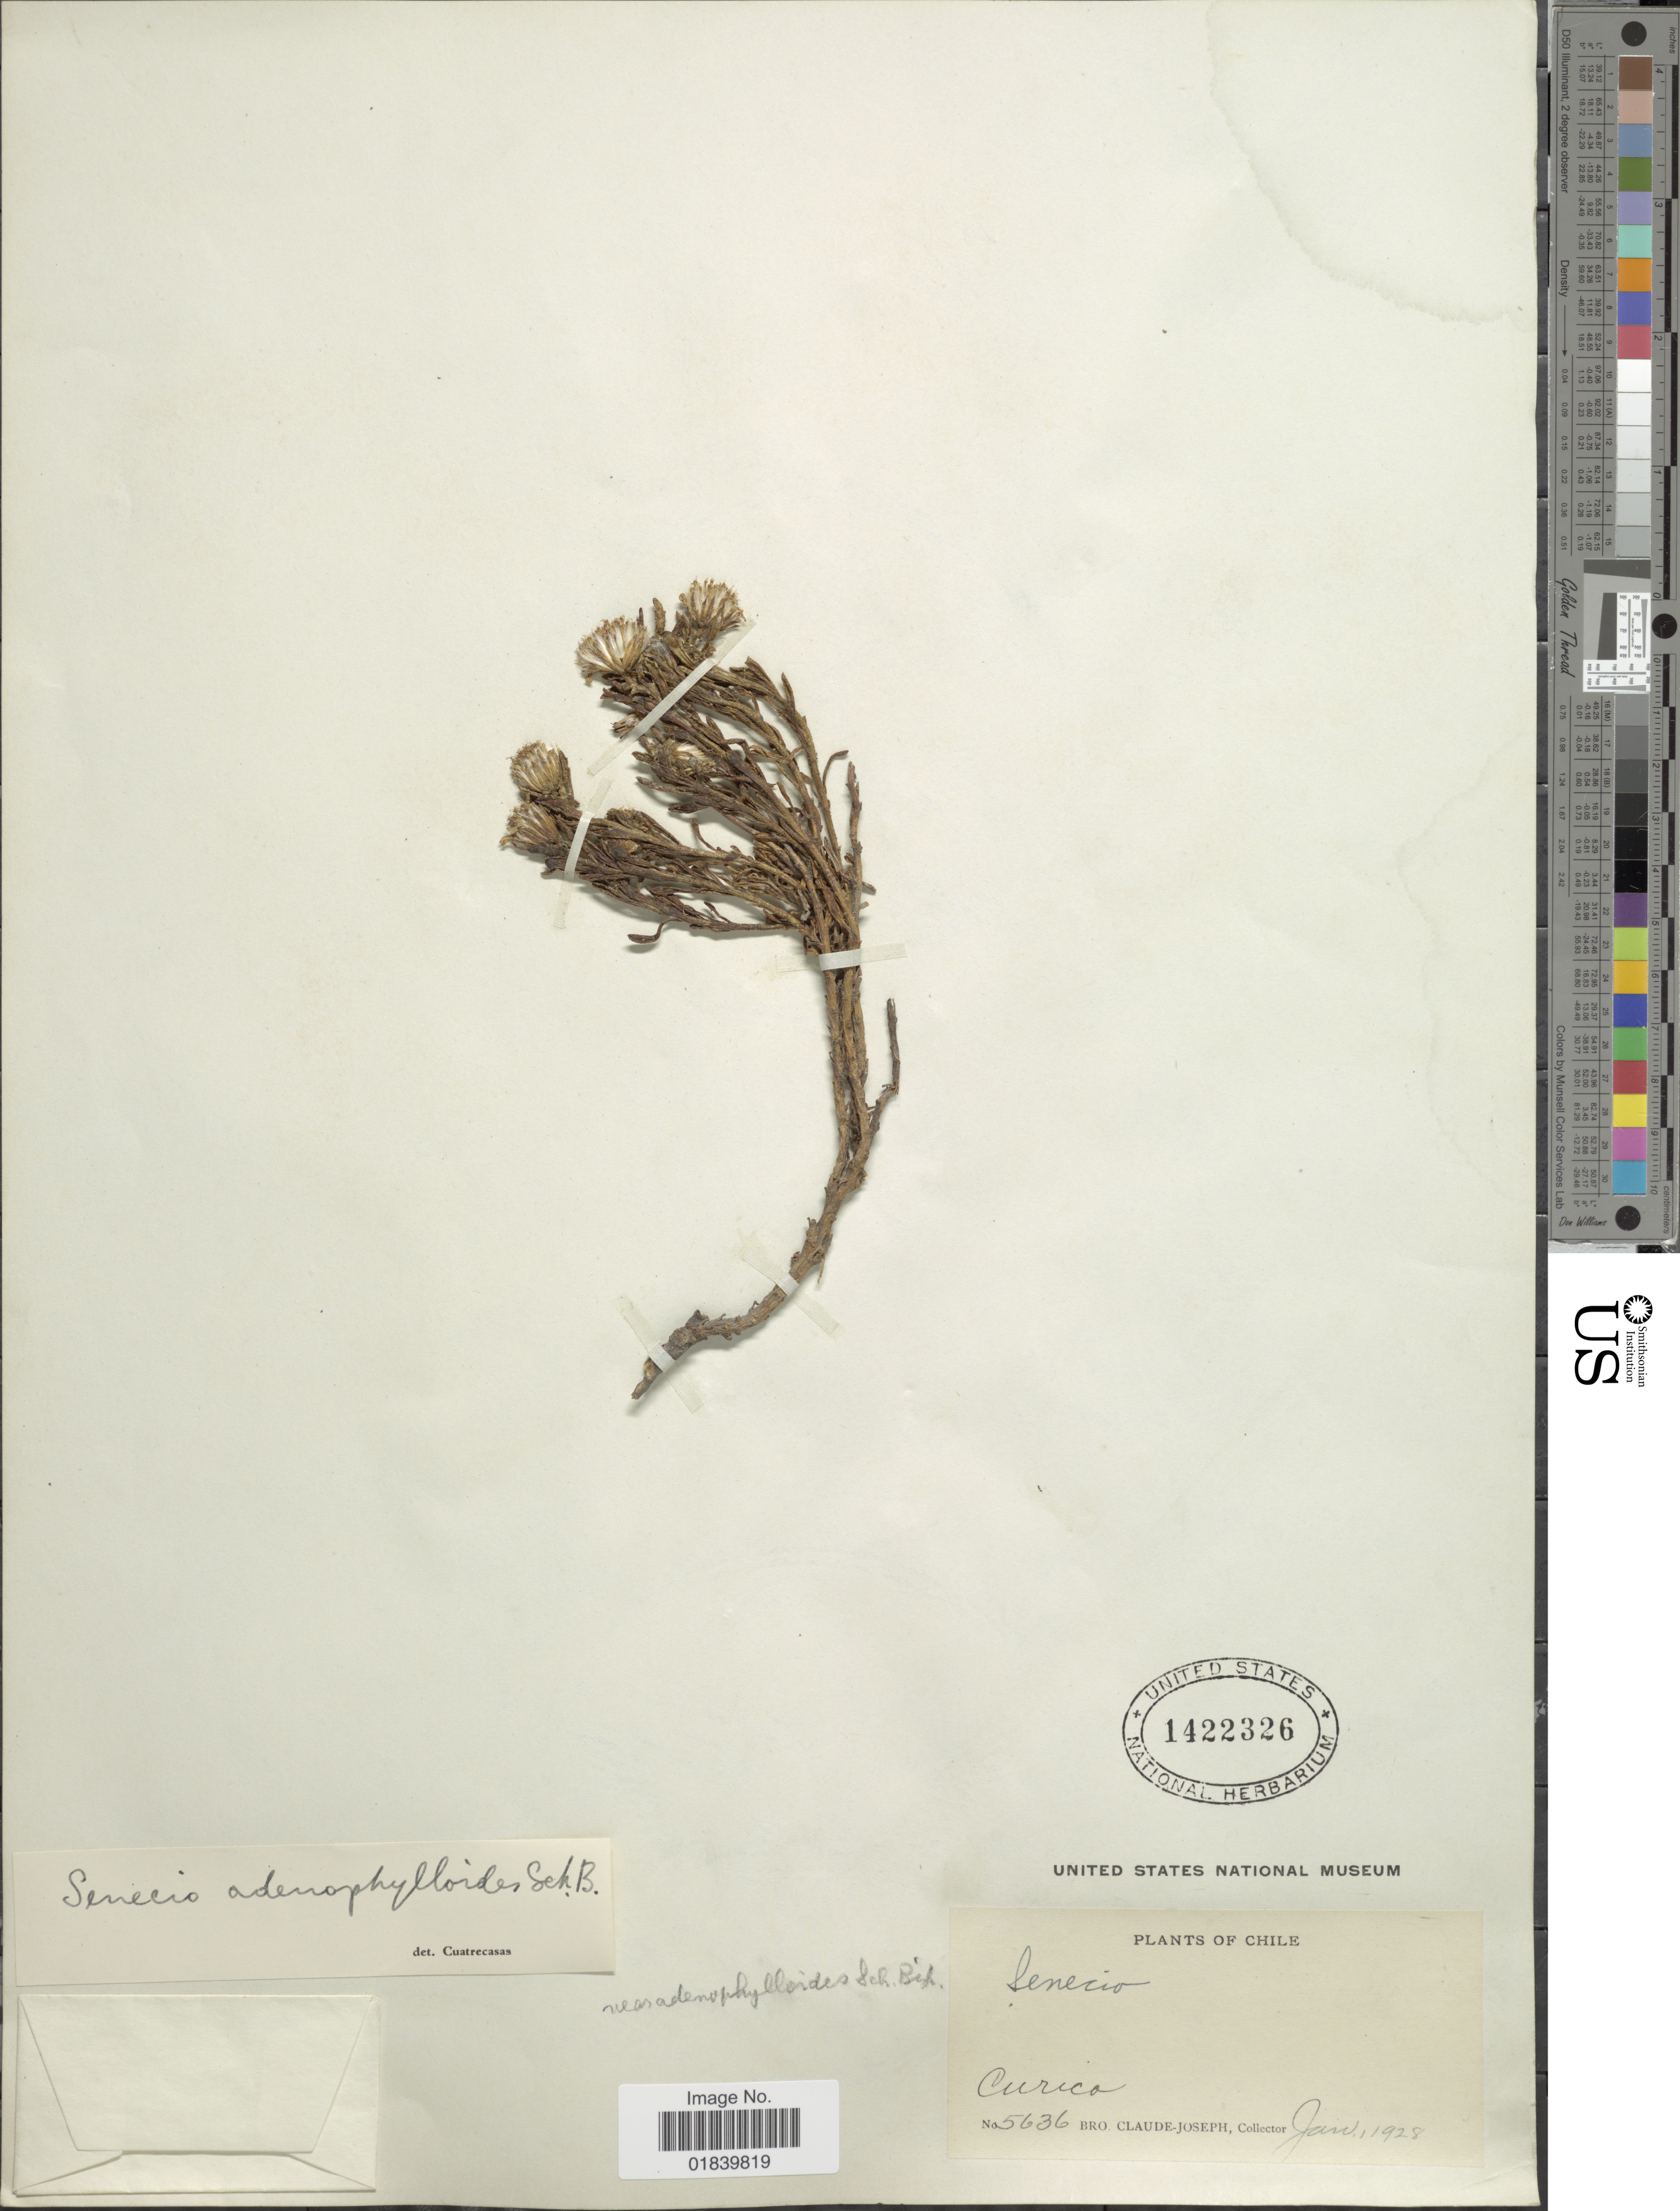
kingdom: Plantae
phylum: Tracheophyta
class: Magnoliopsida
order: Asterales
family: Asteraceae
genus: Senecio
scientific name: Senecio rufescens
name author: (Bonpl.) Cuatrec.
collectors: Bro. Claude-Joseph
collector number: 5636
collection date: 1928-01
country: Chile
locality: Curico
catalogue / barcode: US 1422326